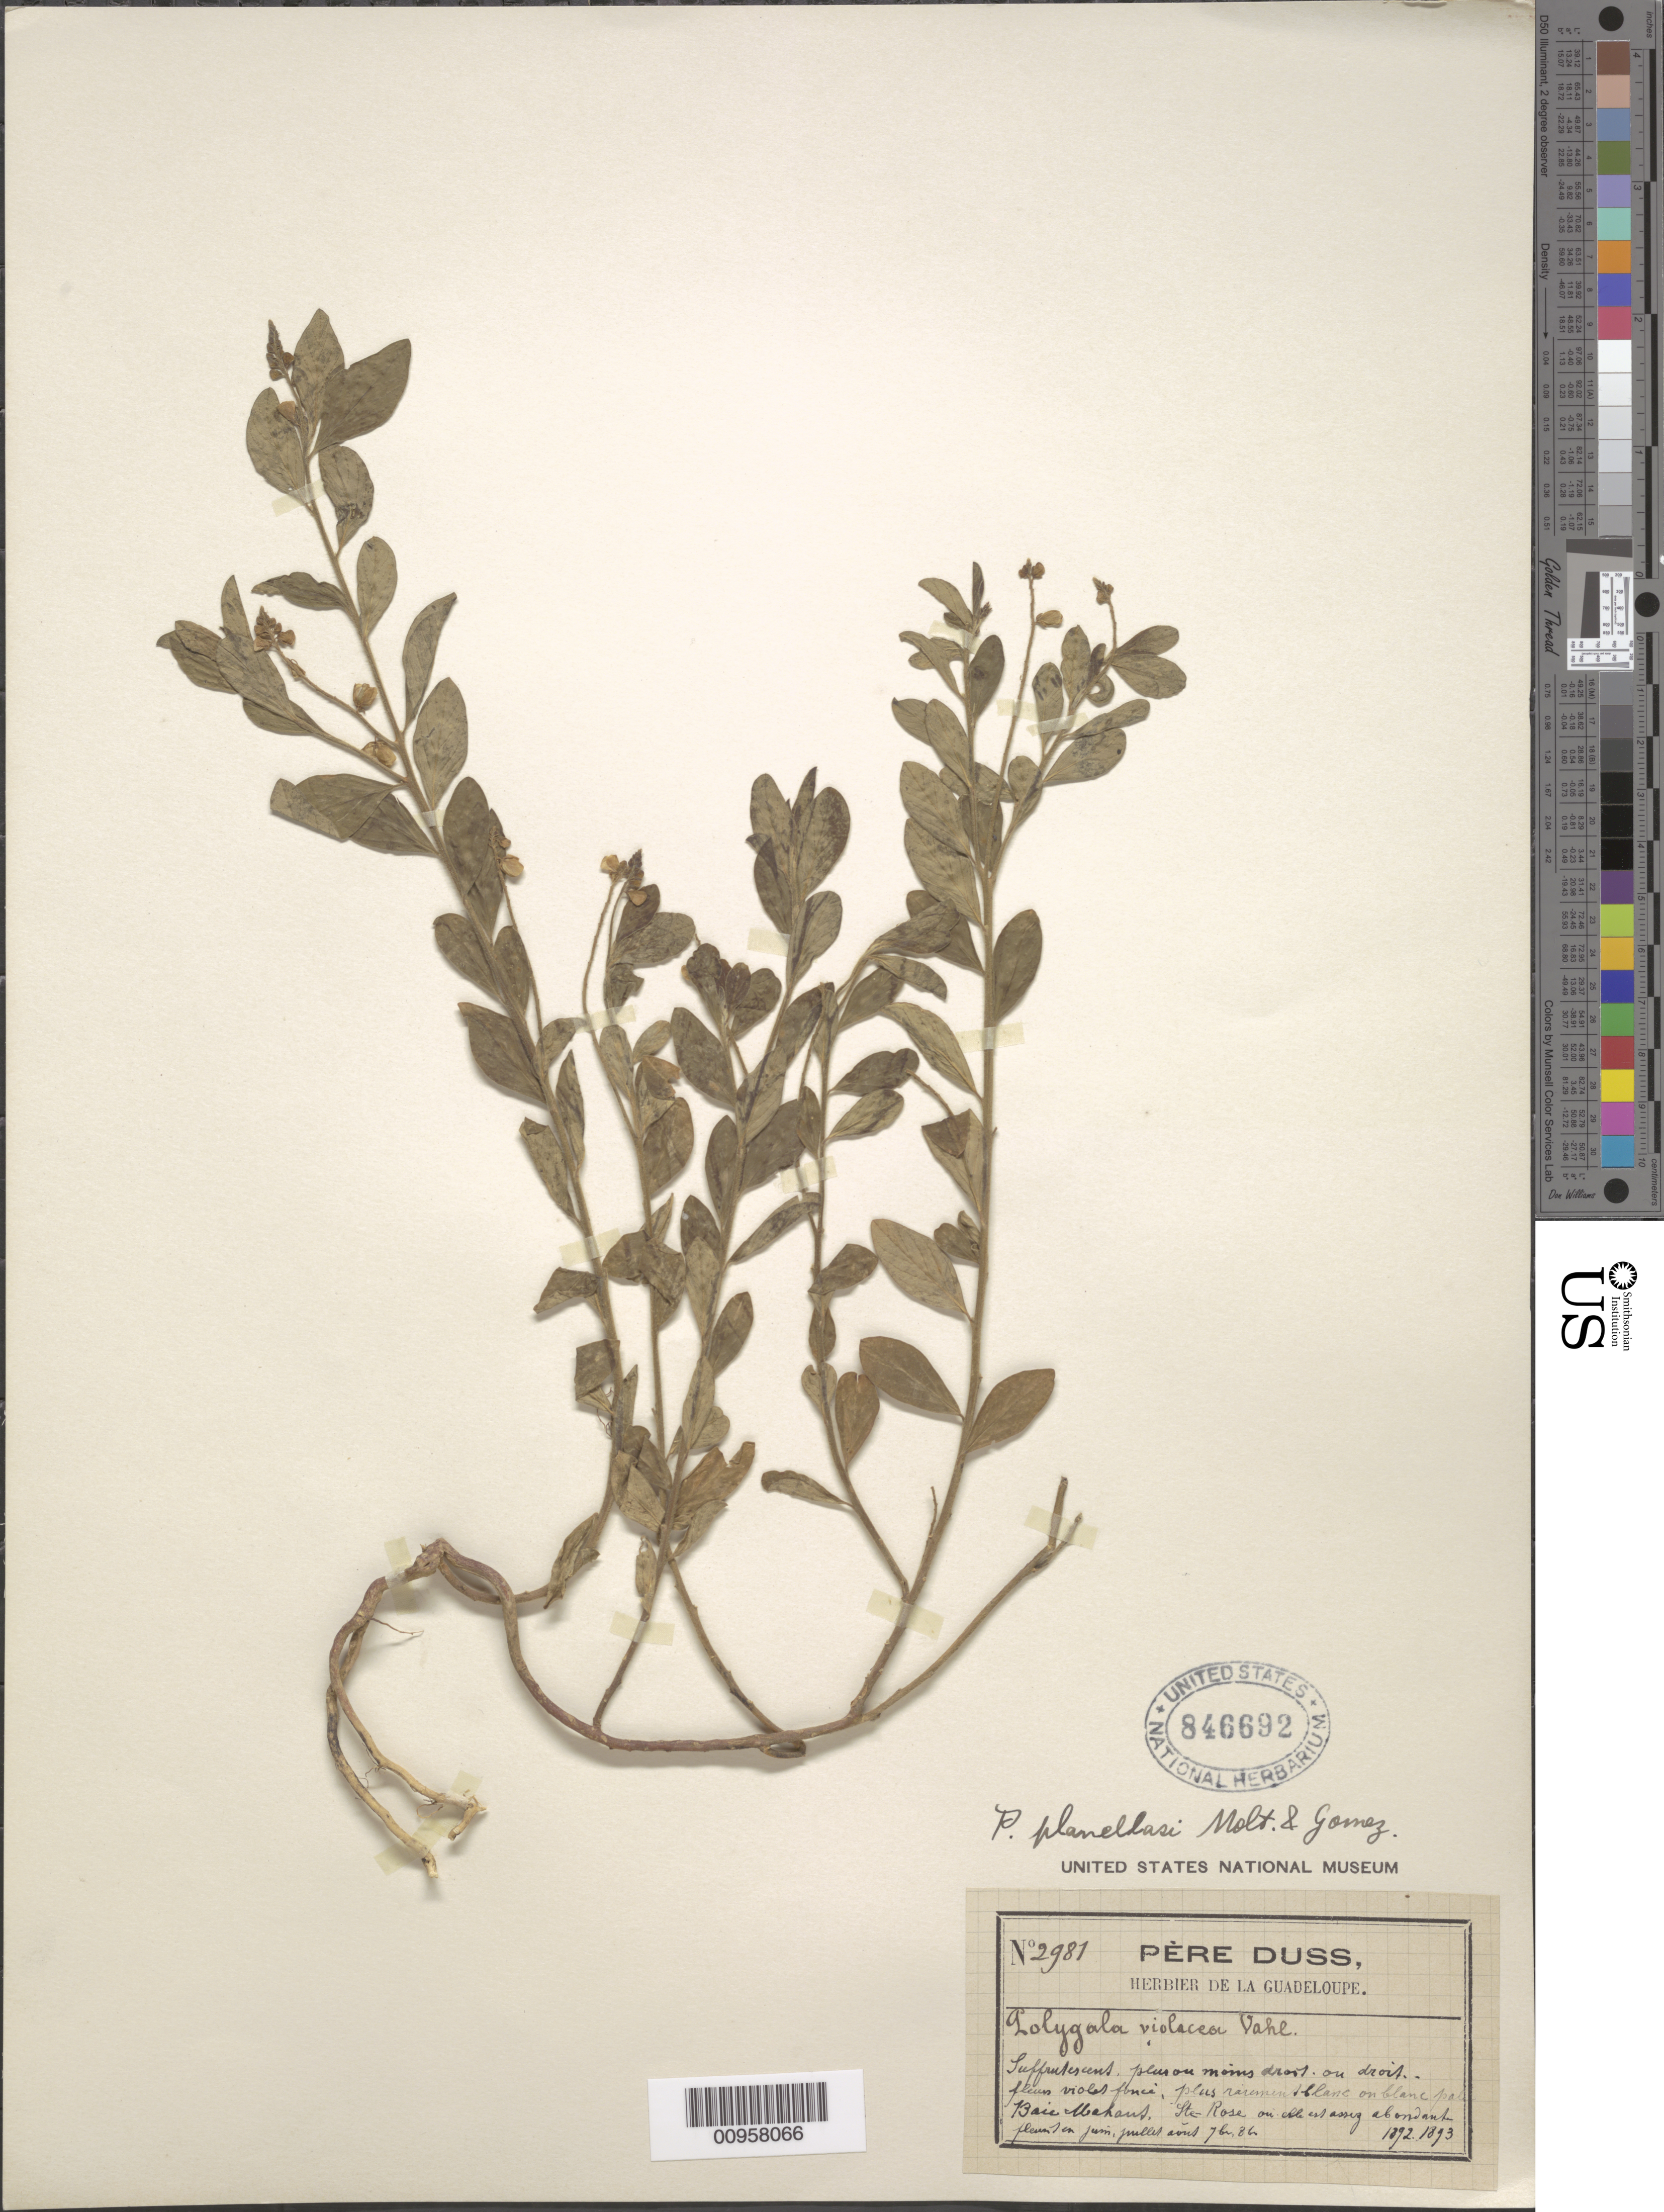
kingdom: Plantae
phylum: Tracheophyta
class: Magnoliopsida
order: Fabales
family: Polygalaceae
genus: Polygala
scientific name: Polygala planellasi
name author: Molinet & M. Gómez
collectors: Père Duss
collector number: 2981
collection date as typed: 1892 to -- --- 1893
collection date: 1892/1893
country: Guadeloupe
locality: Baie Mahaut, Sta. Rose, "…"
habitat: "plu ou mones droit ou droit"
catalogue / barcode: US 846692